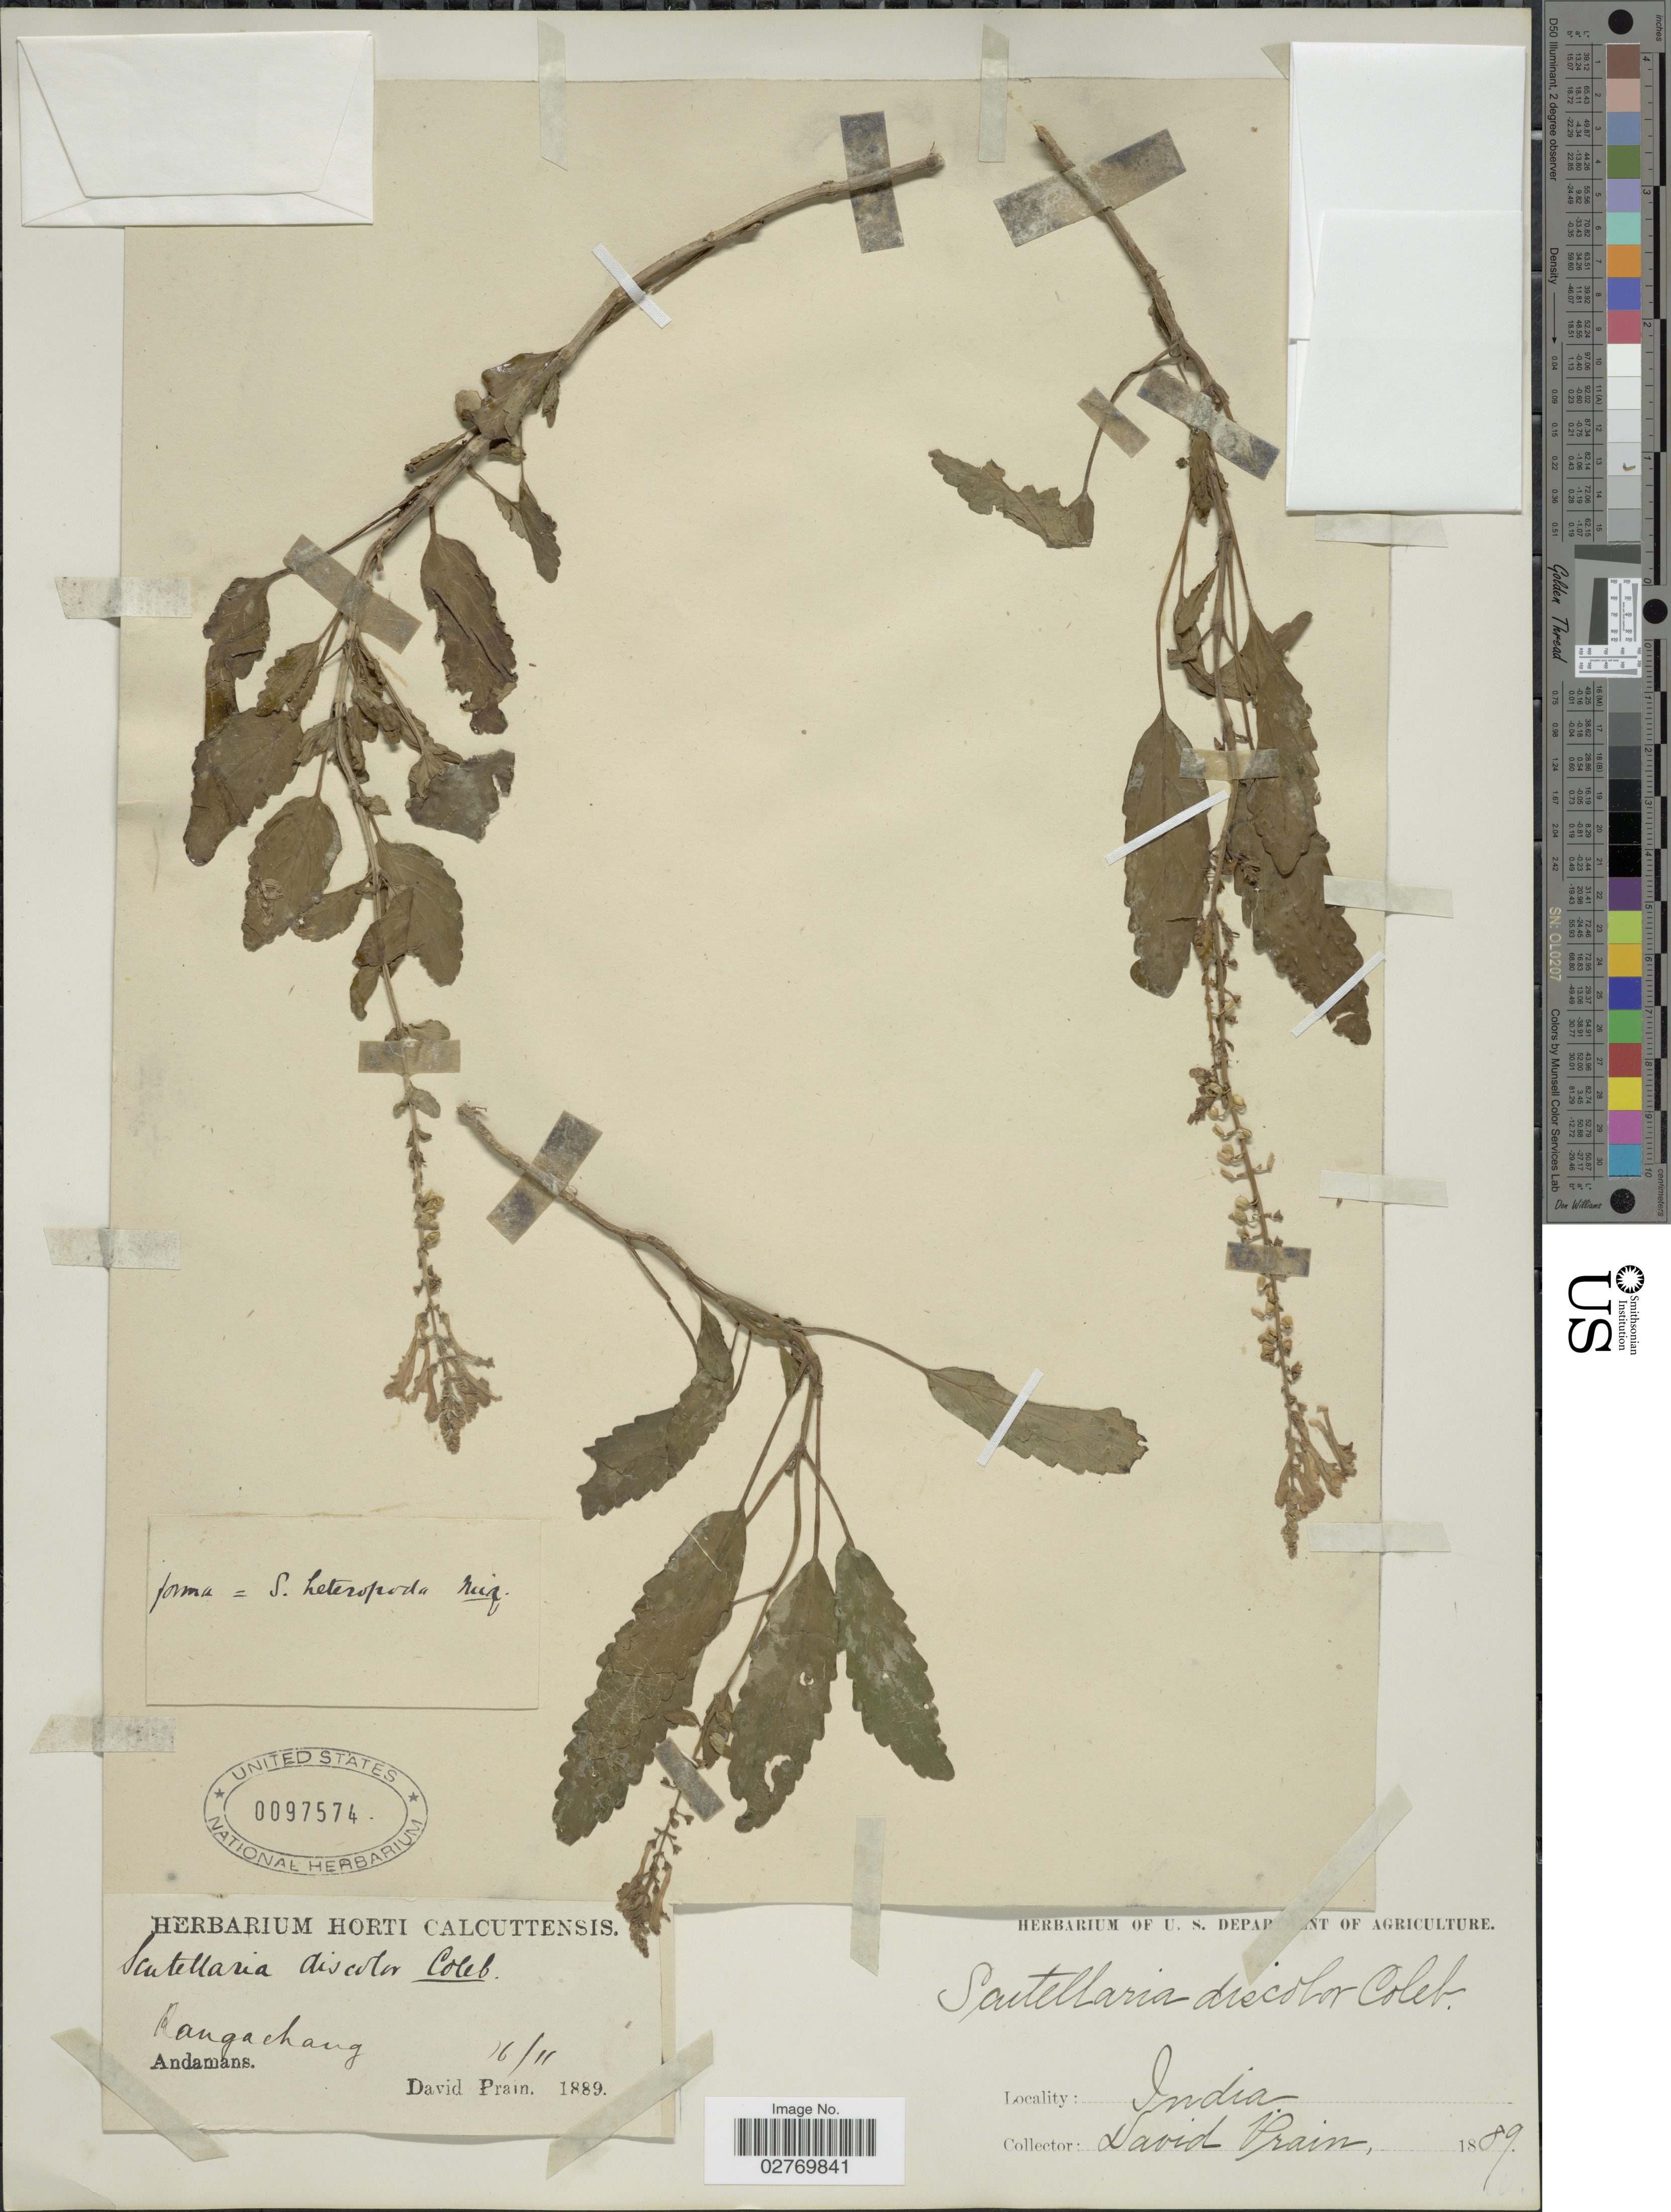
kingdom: Plantae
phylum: Tracheophyta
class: Magnoliopsida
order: Lamiales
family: Lamiaceae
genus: Scutellaria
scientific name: Scutellaria discolor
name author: Colebr.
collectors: D. Prain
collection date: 1889-11-16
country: India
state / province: Andaman and Nicobar Islands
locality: Rangachang, Andamans.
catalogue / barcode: US 97574